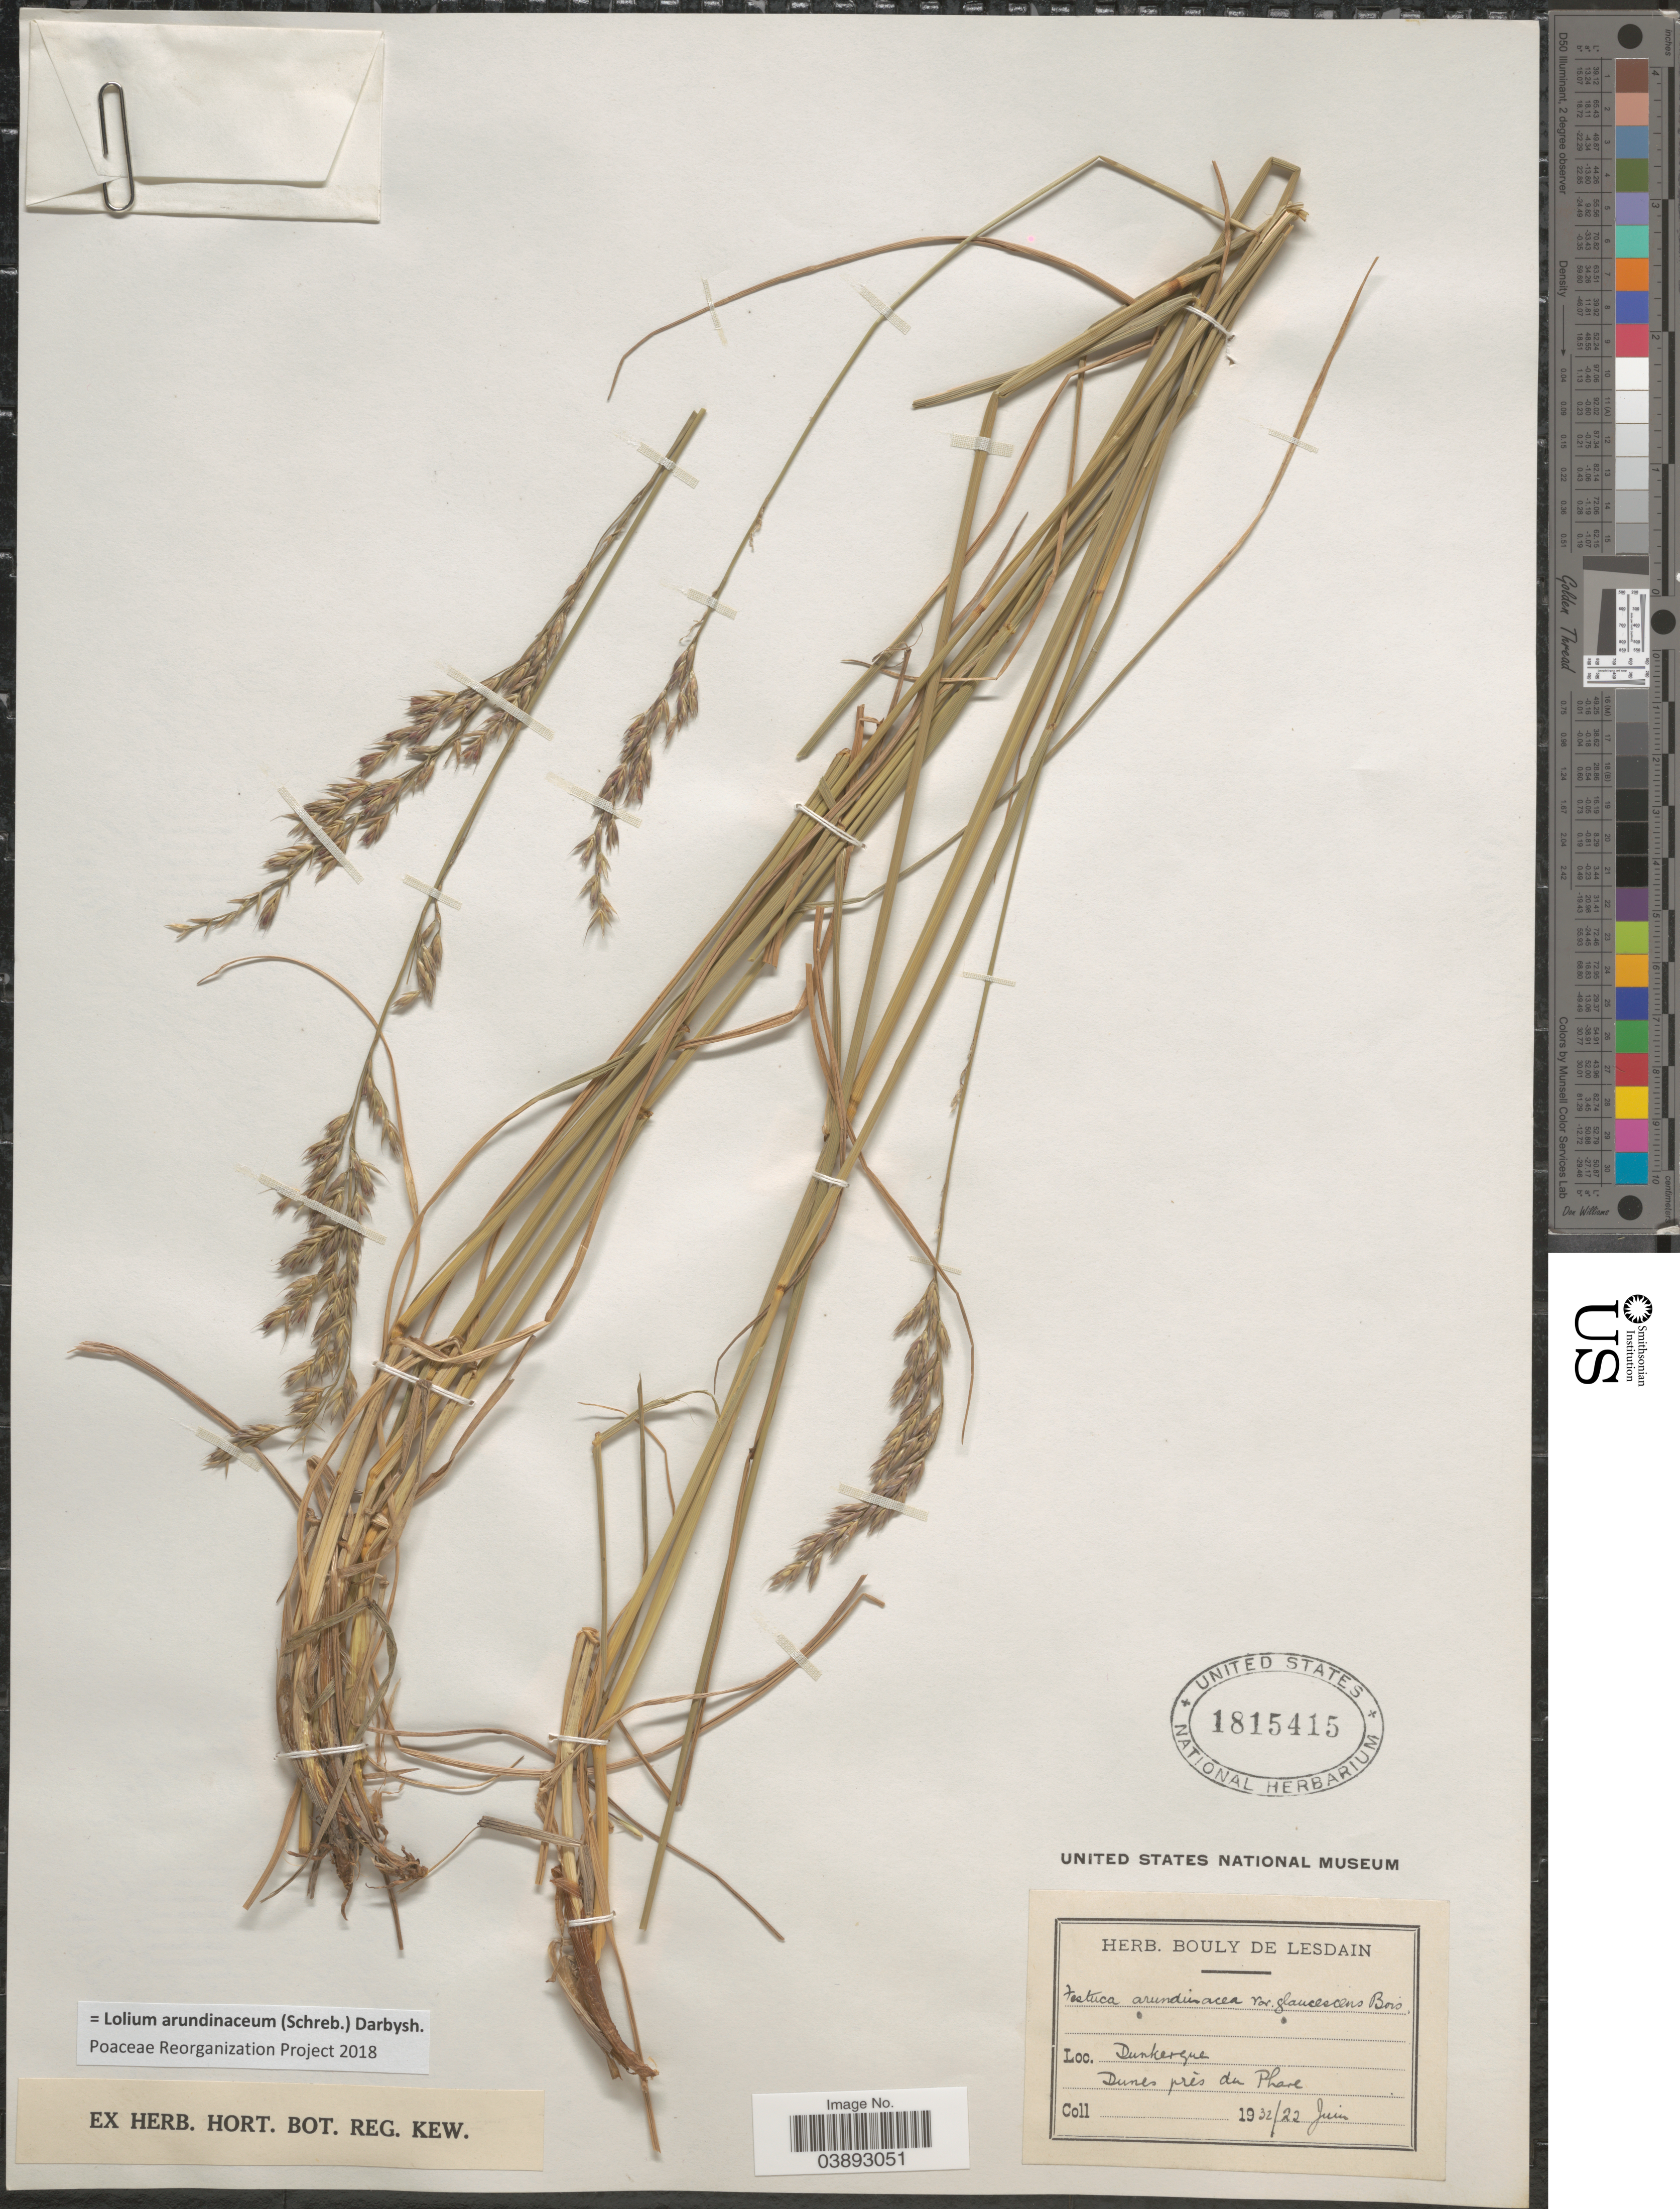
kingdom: Plantae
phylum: Tracheophyta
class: Liliopsida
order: Poales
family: Poaceae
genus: Lolium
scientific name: Lolium arundinaceum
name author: (Schreb.) Darbysh.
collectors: ex Herb. Bouly De Lesdain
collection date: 1932-06-22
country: France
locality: Dunkerque. Dunes près Phare.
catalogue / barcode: US 1815415